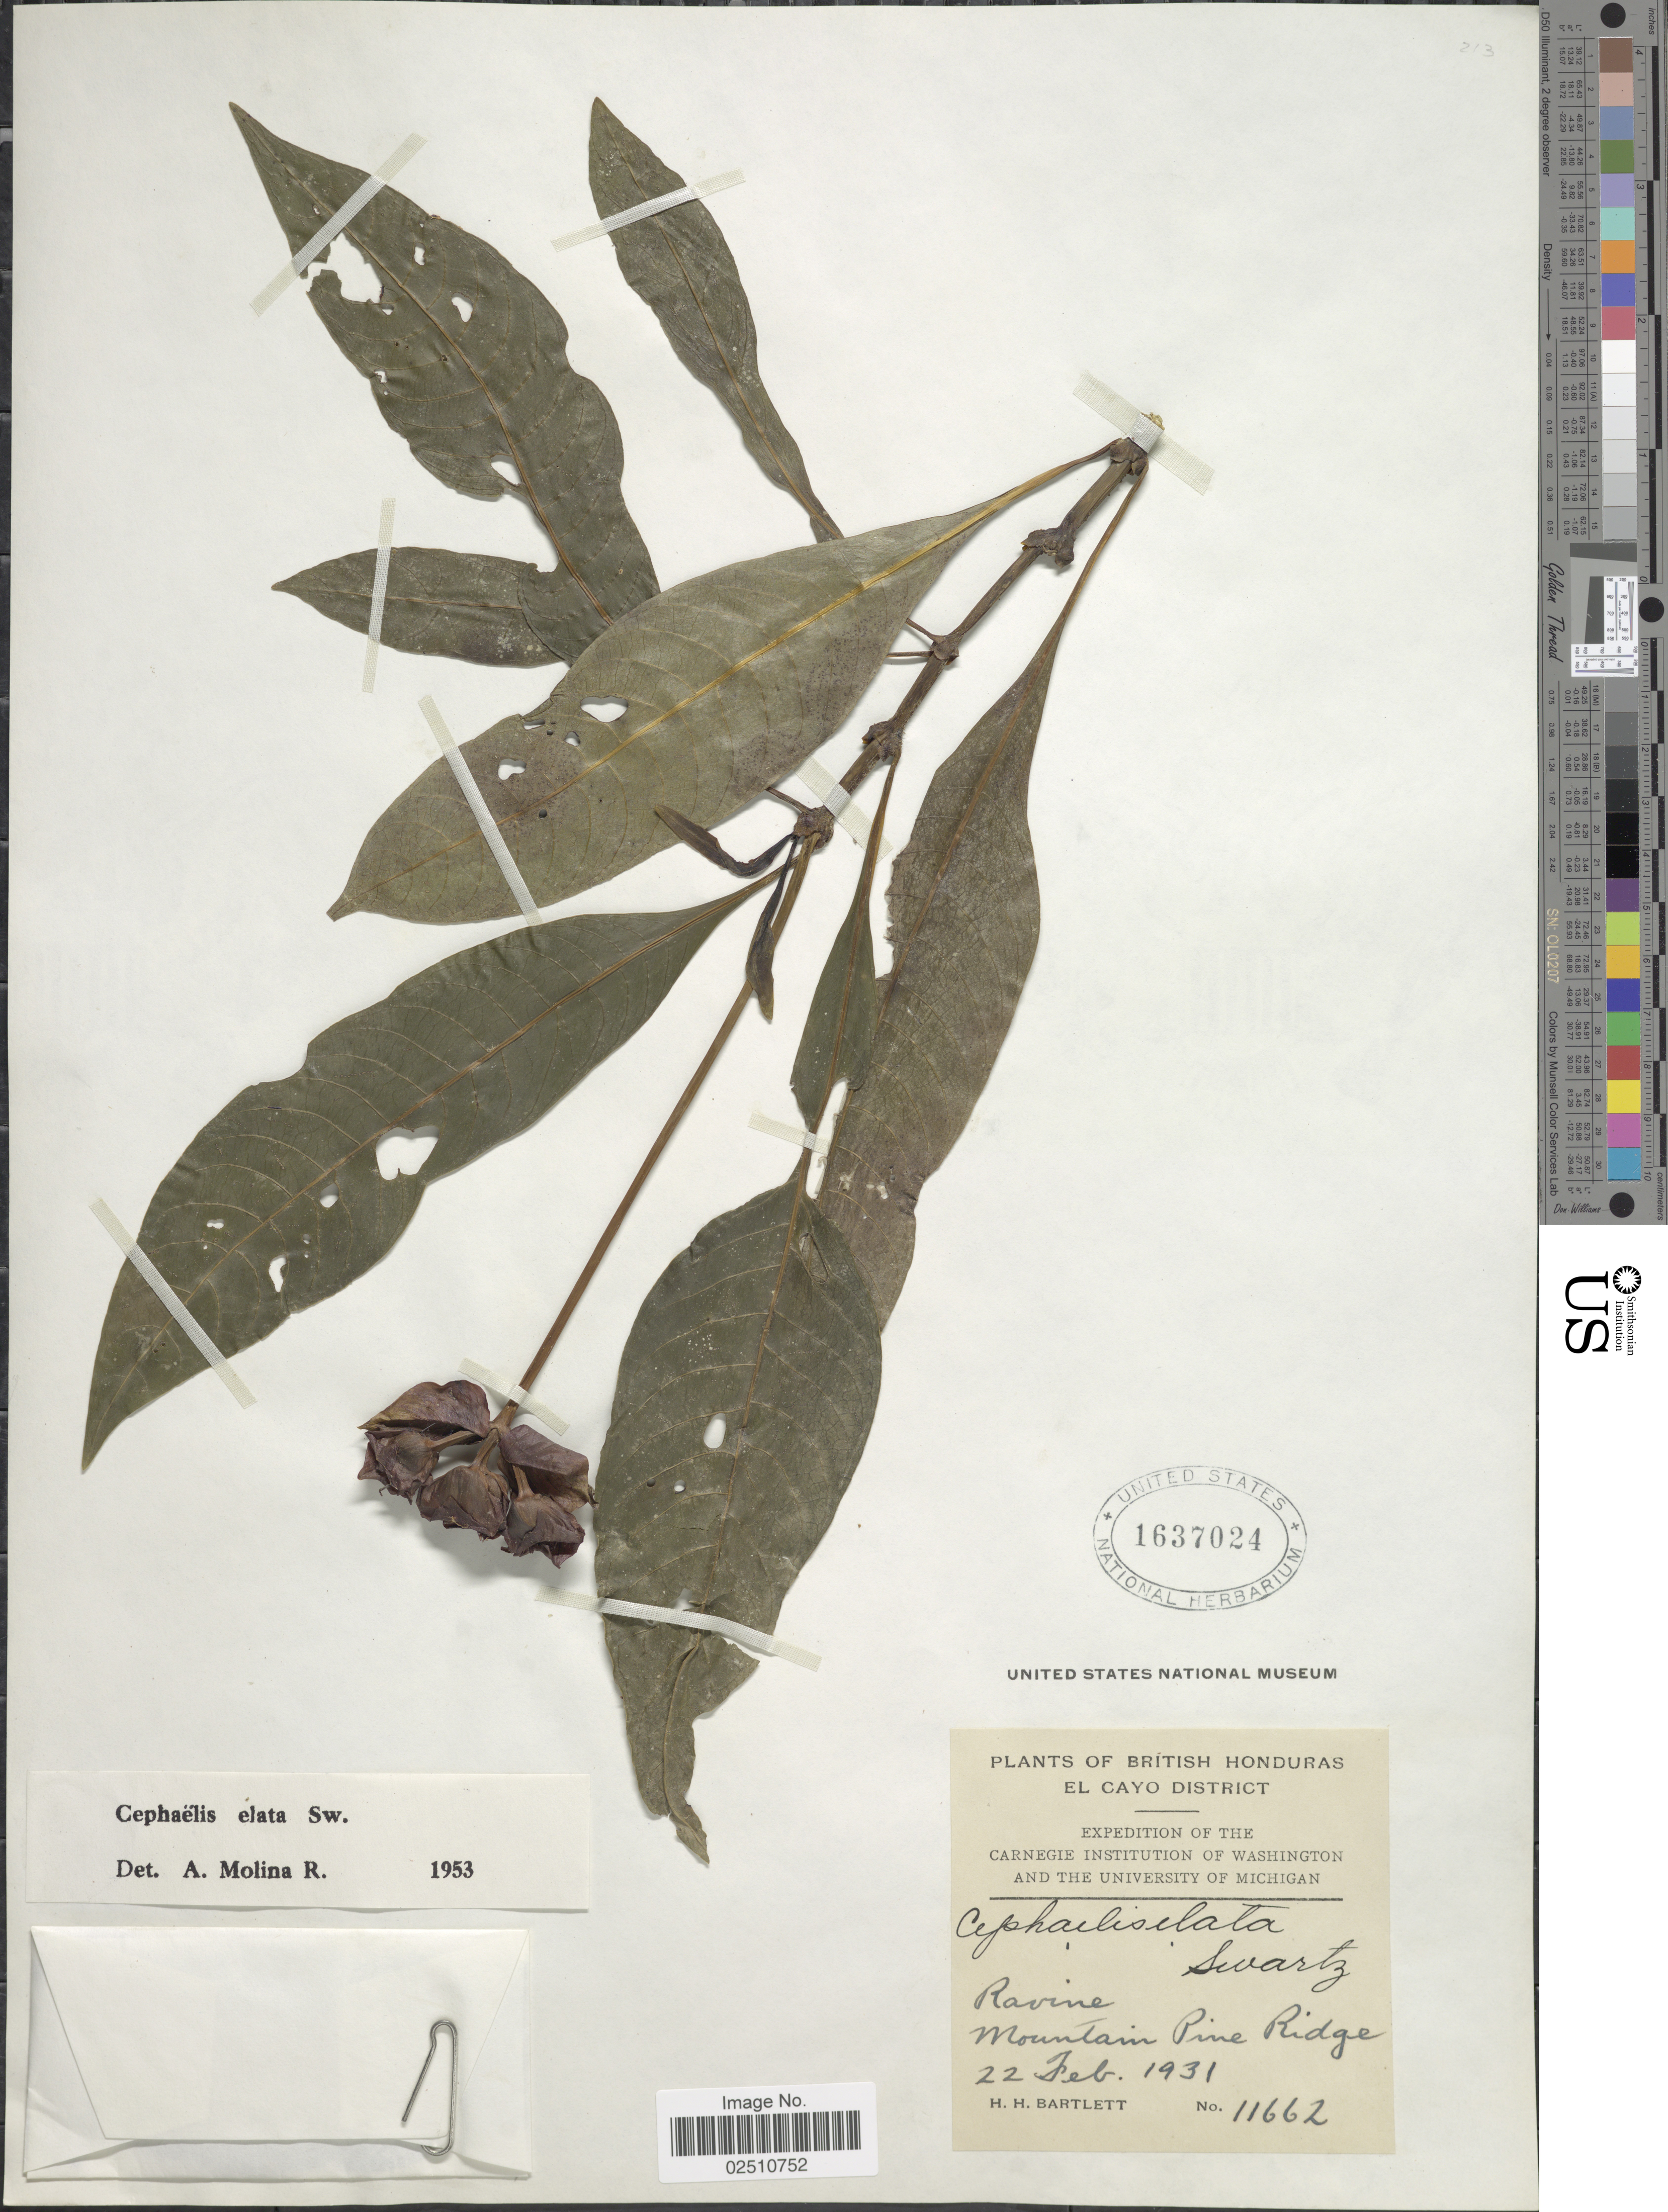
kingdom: Plantae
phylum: Tracheophyta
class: Magnoliopsida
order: Gentianales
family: Rubiaceae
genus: Psychotria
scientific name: Psychotria elata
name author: (Sw.) Hammel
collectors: H. H. Bartlett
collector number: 11662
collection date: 1931-02-22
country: Belize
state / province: Cayo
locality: British Honduras, El Cayo District, Ravine, mountain Pine Ridge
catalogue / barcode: US 1637024